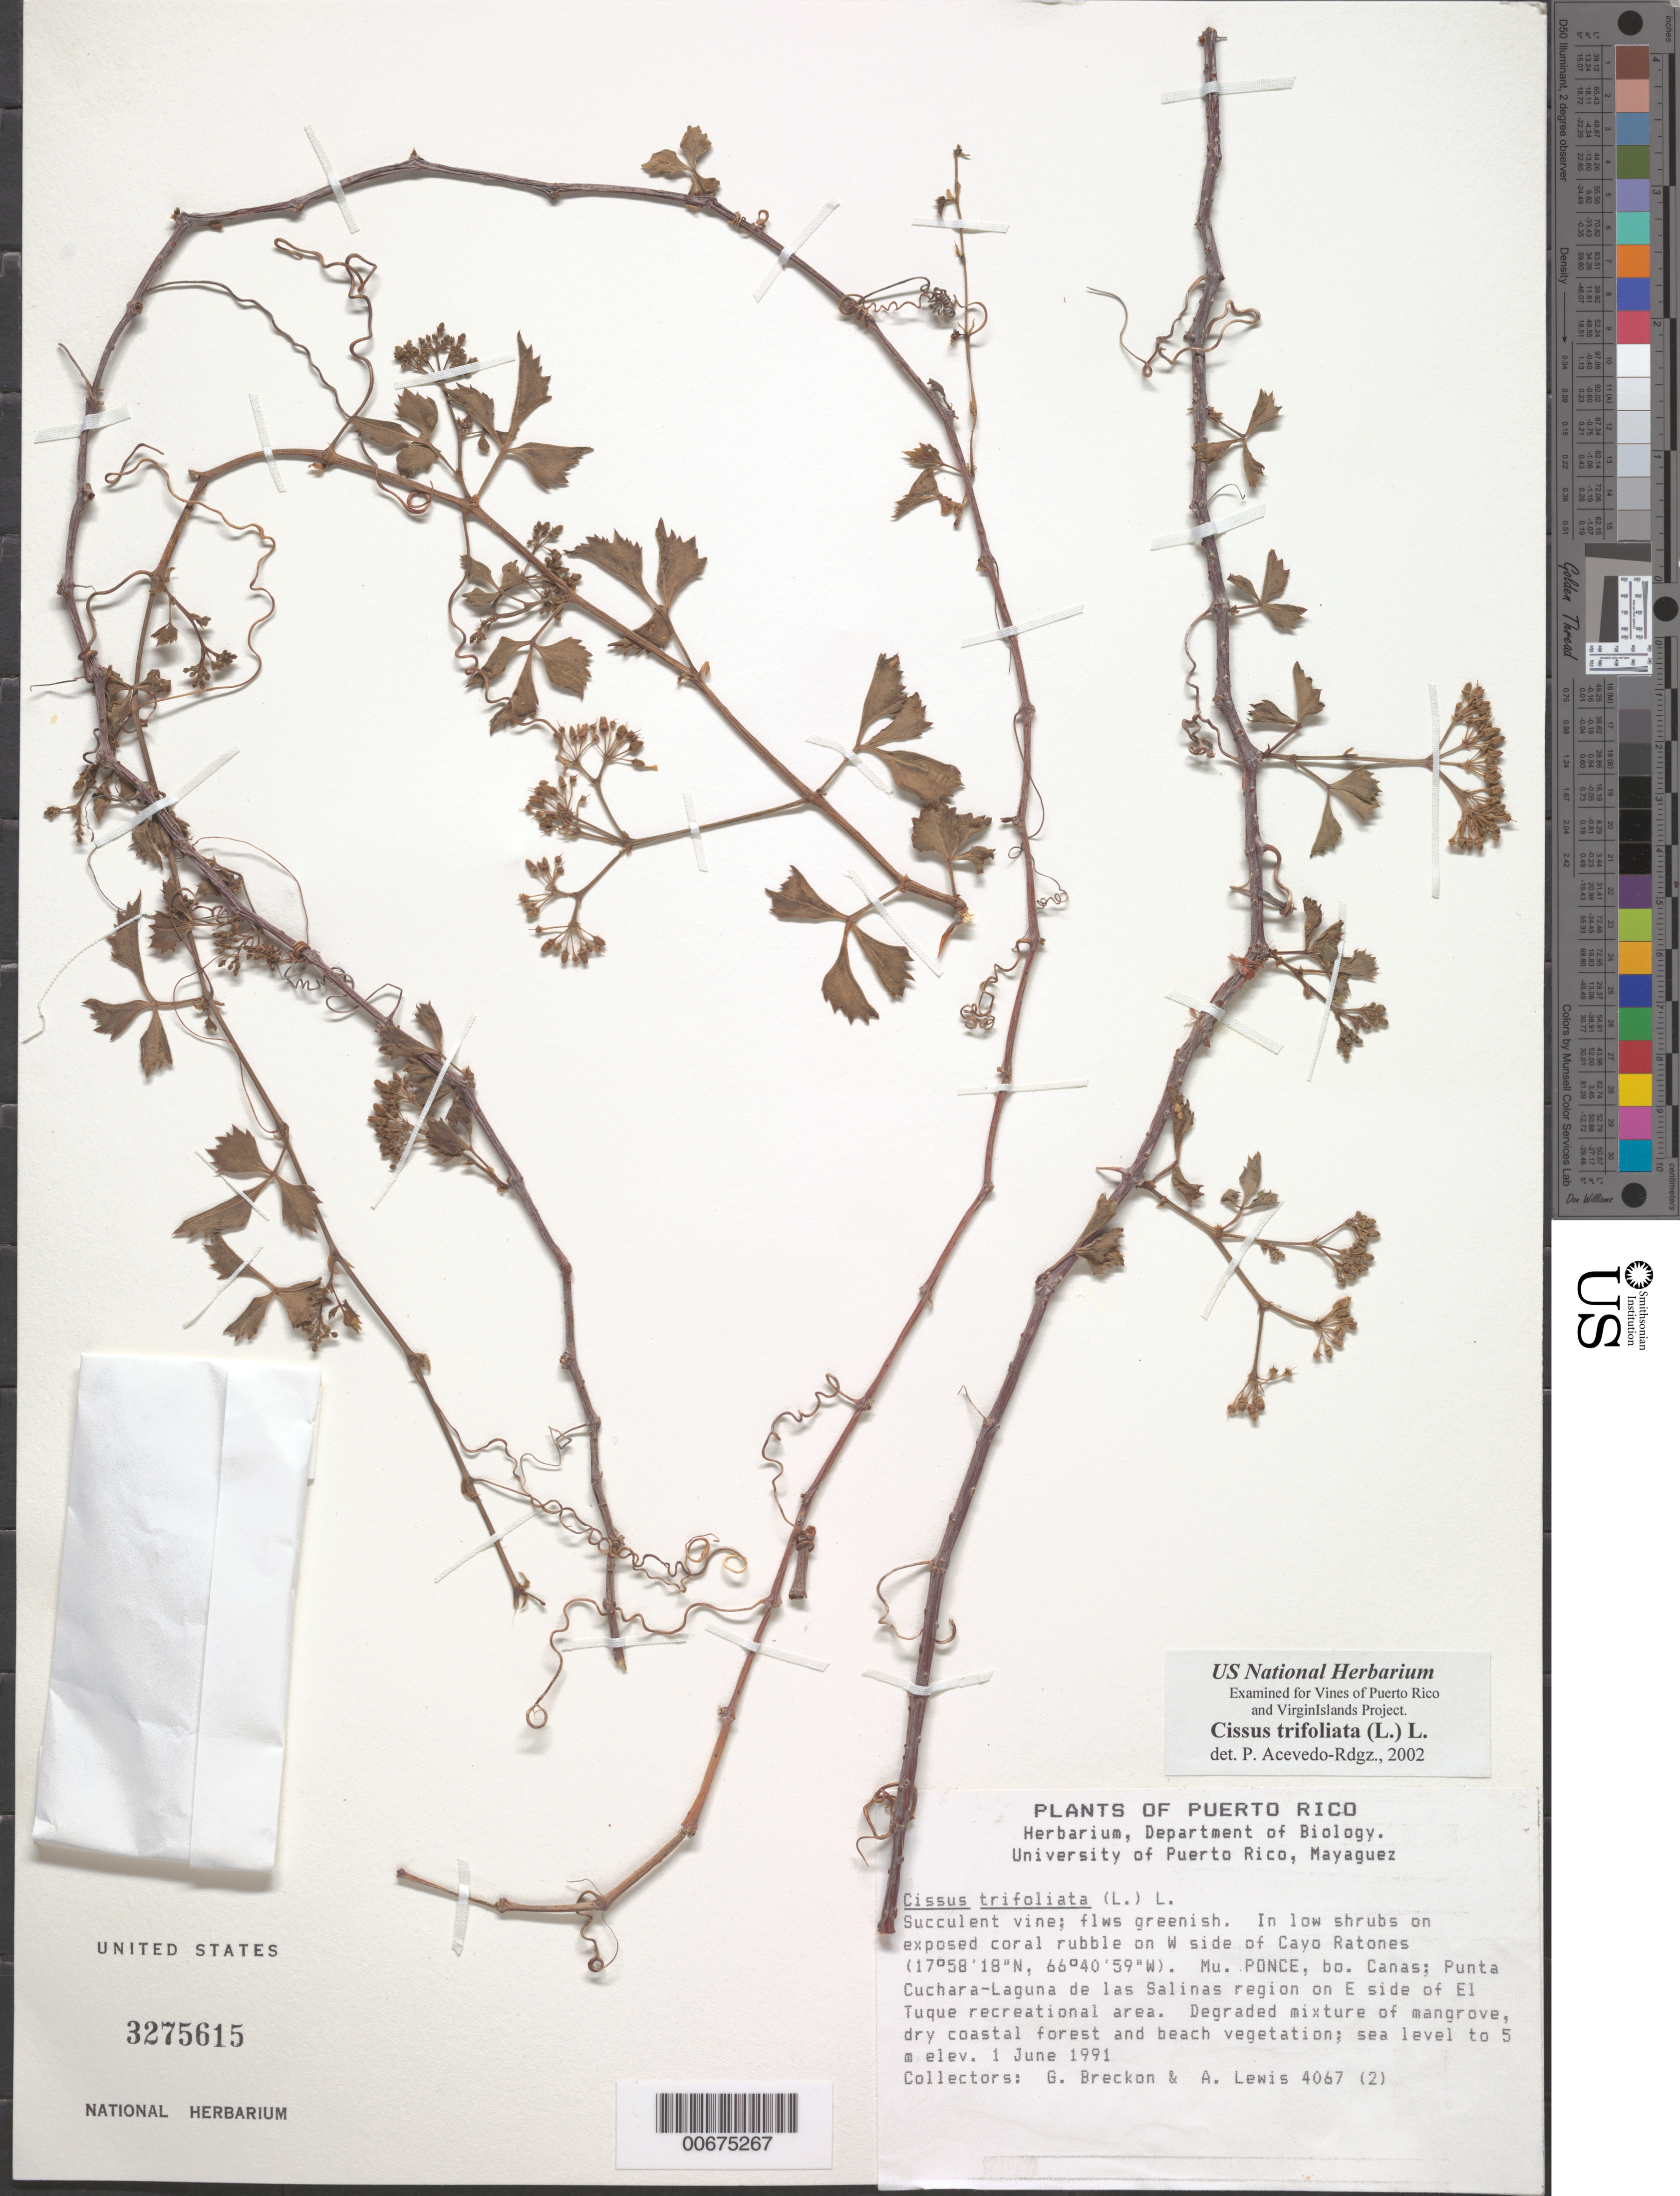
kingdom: Plantae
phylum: Tracheophyta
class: Magnoliopsida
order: Vitales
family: Vitaceae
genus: Cissus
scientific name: Cissus trifoliata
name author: (L.) L.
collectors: G. J. Breckon & -- Lewis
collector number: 4067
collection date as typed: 01 Jun 1991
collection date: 1991-06-01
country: Puerto Rico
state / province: Ponce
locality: Ponce: Bo. Cañas, Punta Cuchara-Laguna de las Salinas region on E side of El Tuque recreational area. In low shrubs on exposed coral rubble.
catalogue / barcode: US 3275615